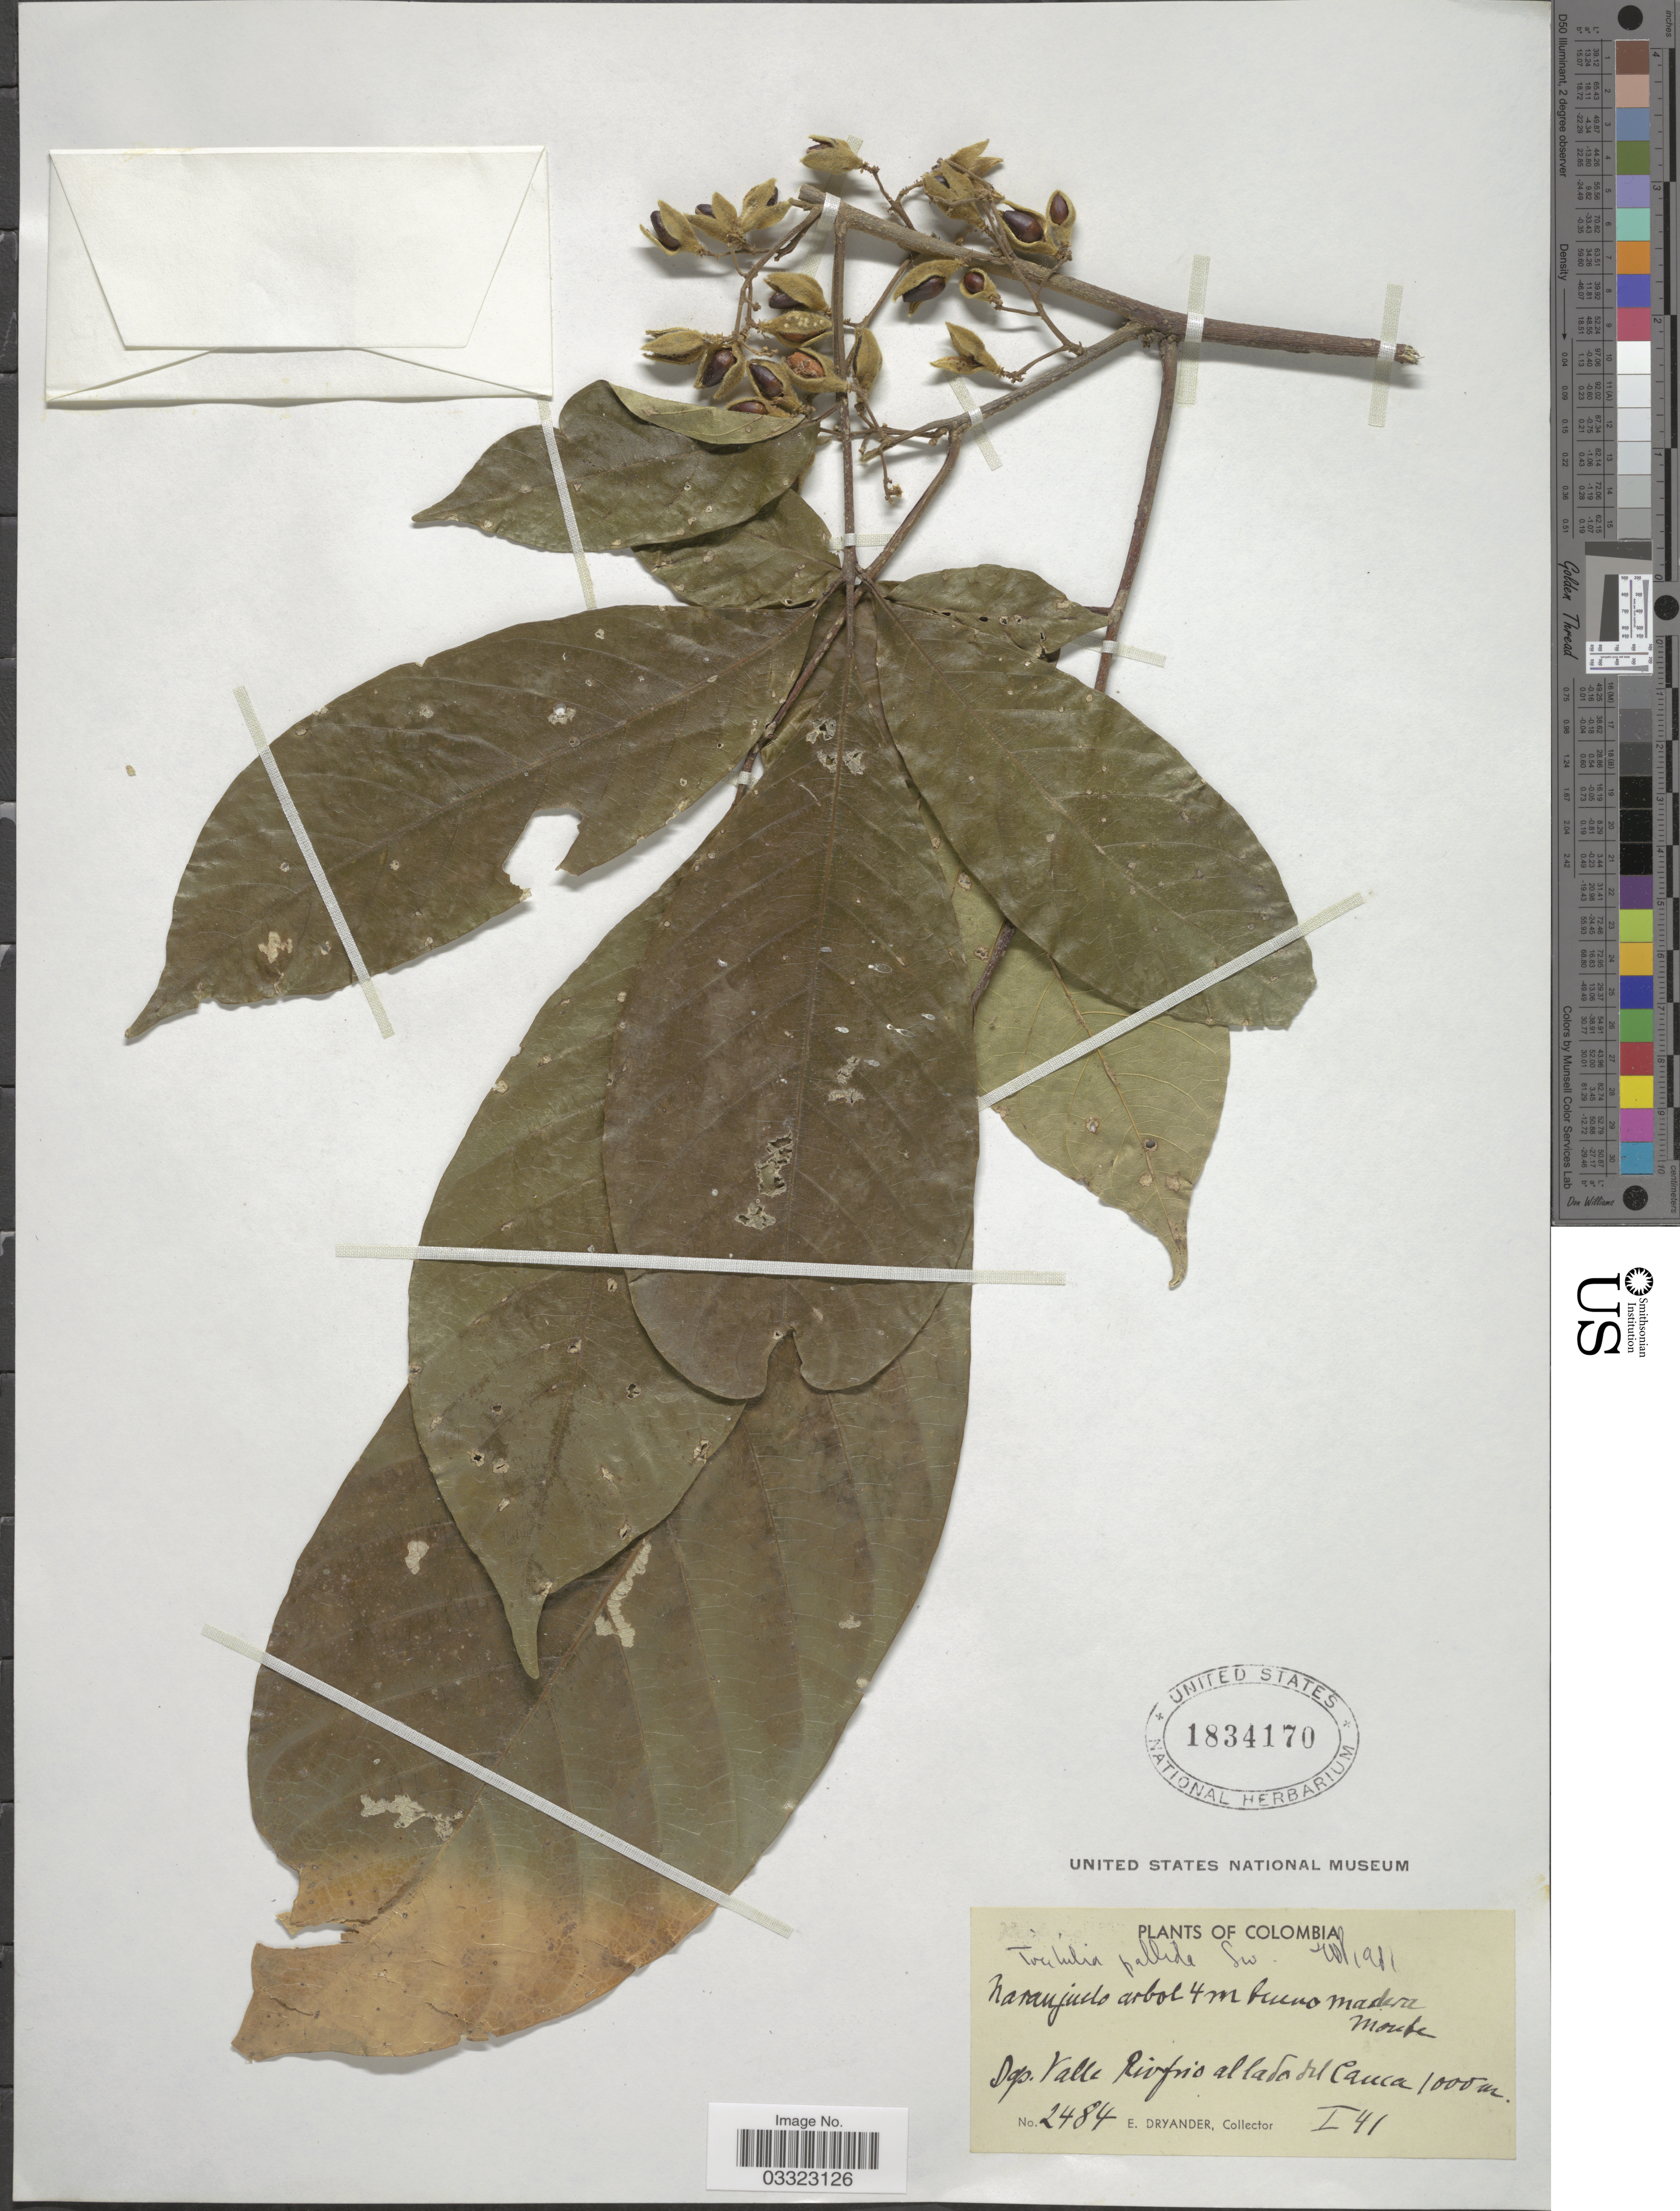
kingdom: Plantae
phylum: Tracheophyta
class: Magnoliopsida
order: Sapindales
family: Meliaceae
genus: Trichilia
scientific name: Trichilia pallida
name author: Sw.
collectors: E. Dryander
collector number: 2484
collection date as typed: Transcribed d/m/y: /1/41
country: Colombia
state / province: Valle del Cauca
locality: Dep. Valle Riofrio al lado del Cauca.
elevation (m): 1000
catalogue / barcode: US 1834170